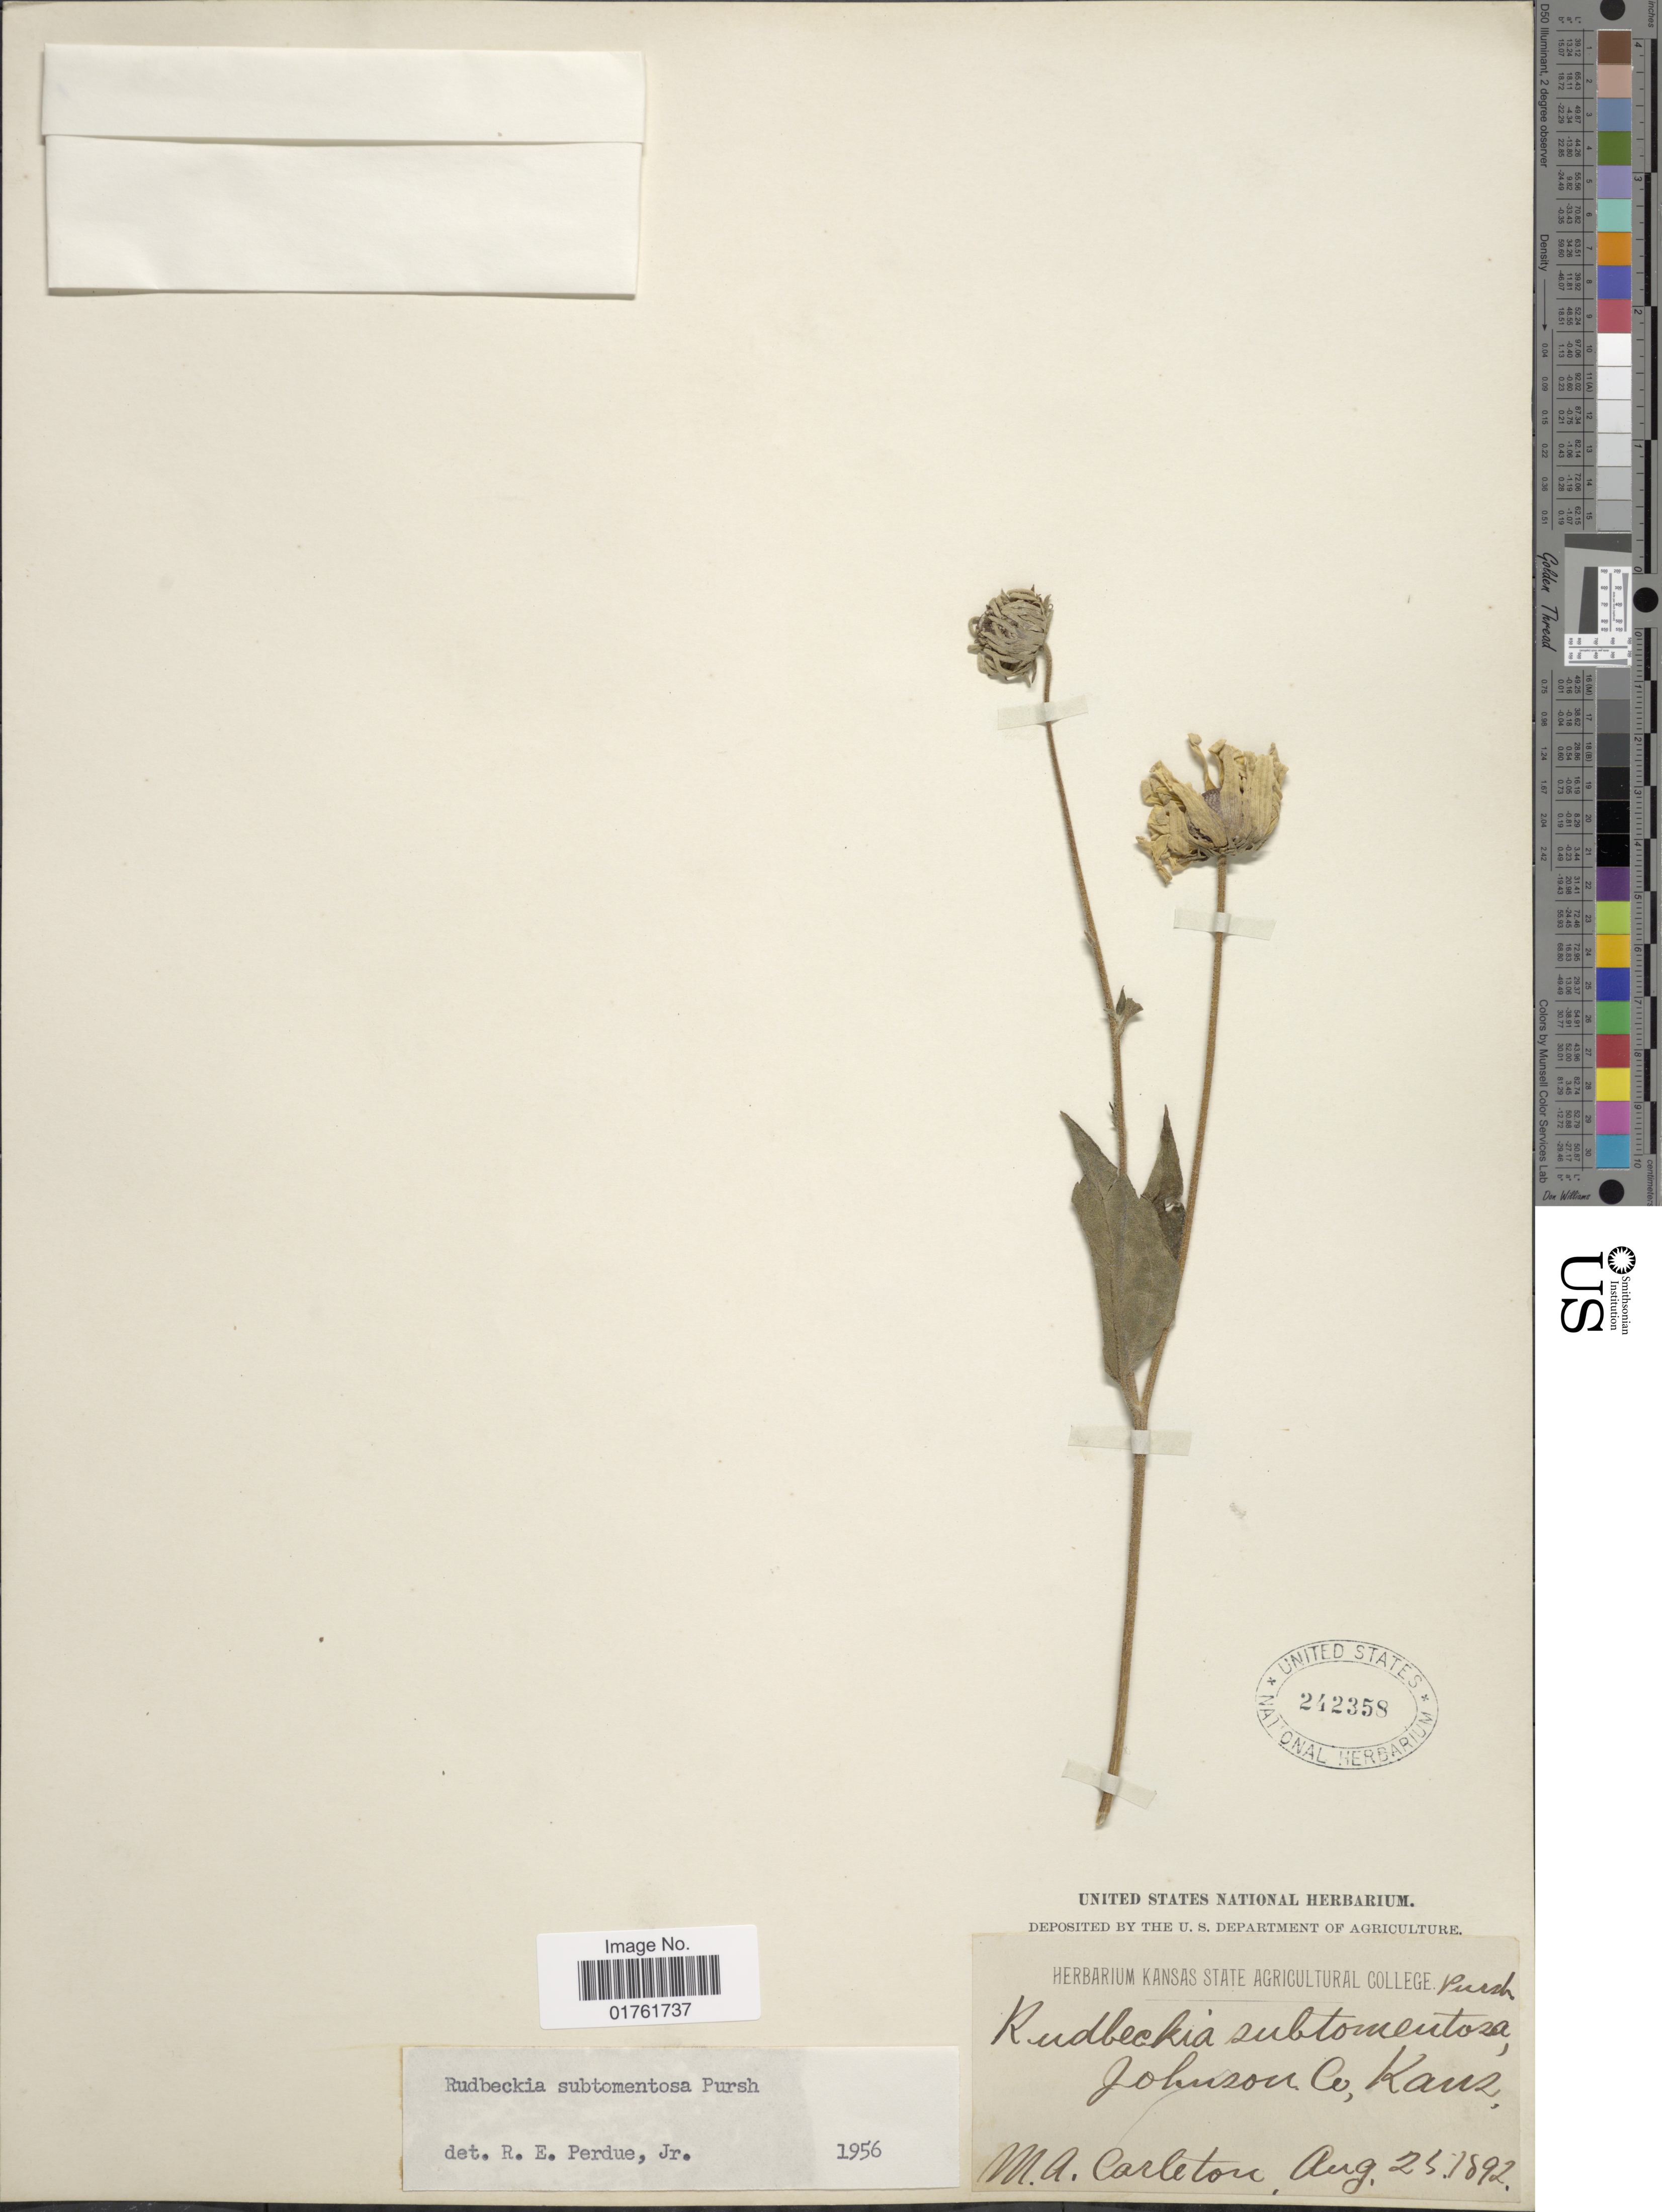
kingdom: Plantae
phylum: Tracheophyta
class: Magnoliopsida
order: Asterales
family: Asteraceae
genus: Rudbeckia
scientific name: Rudbeckia subtomentosa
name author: Pursh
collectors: M. A. Carleton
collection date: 1892-08-25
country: United States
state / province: Kansas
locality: Johnson Co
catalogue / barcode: US 242358